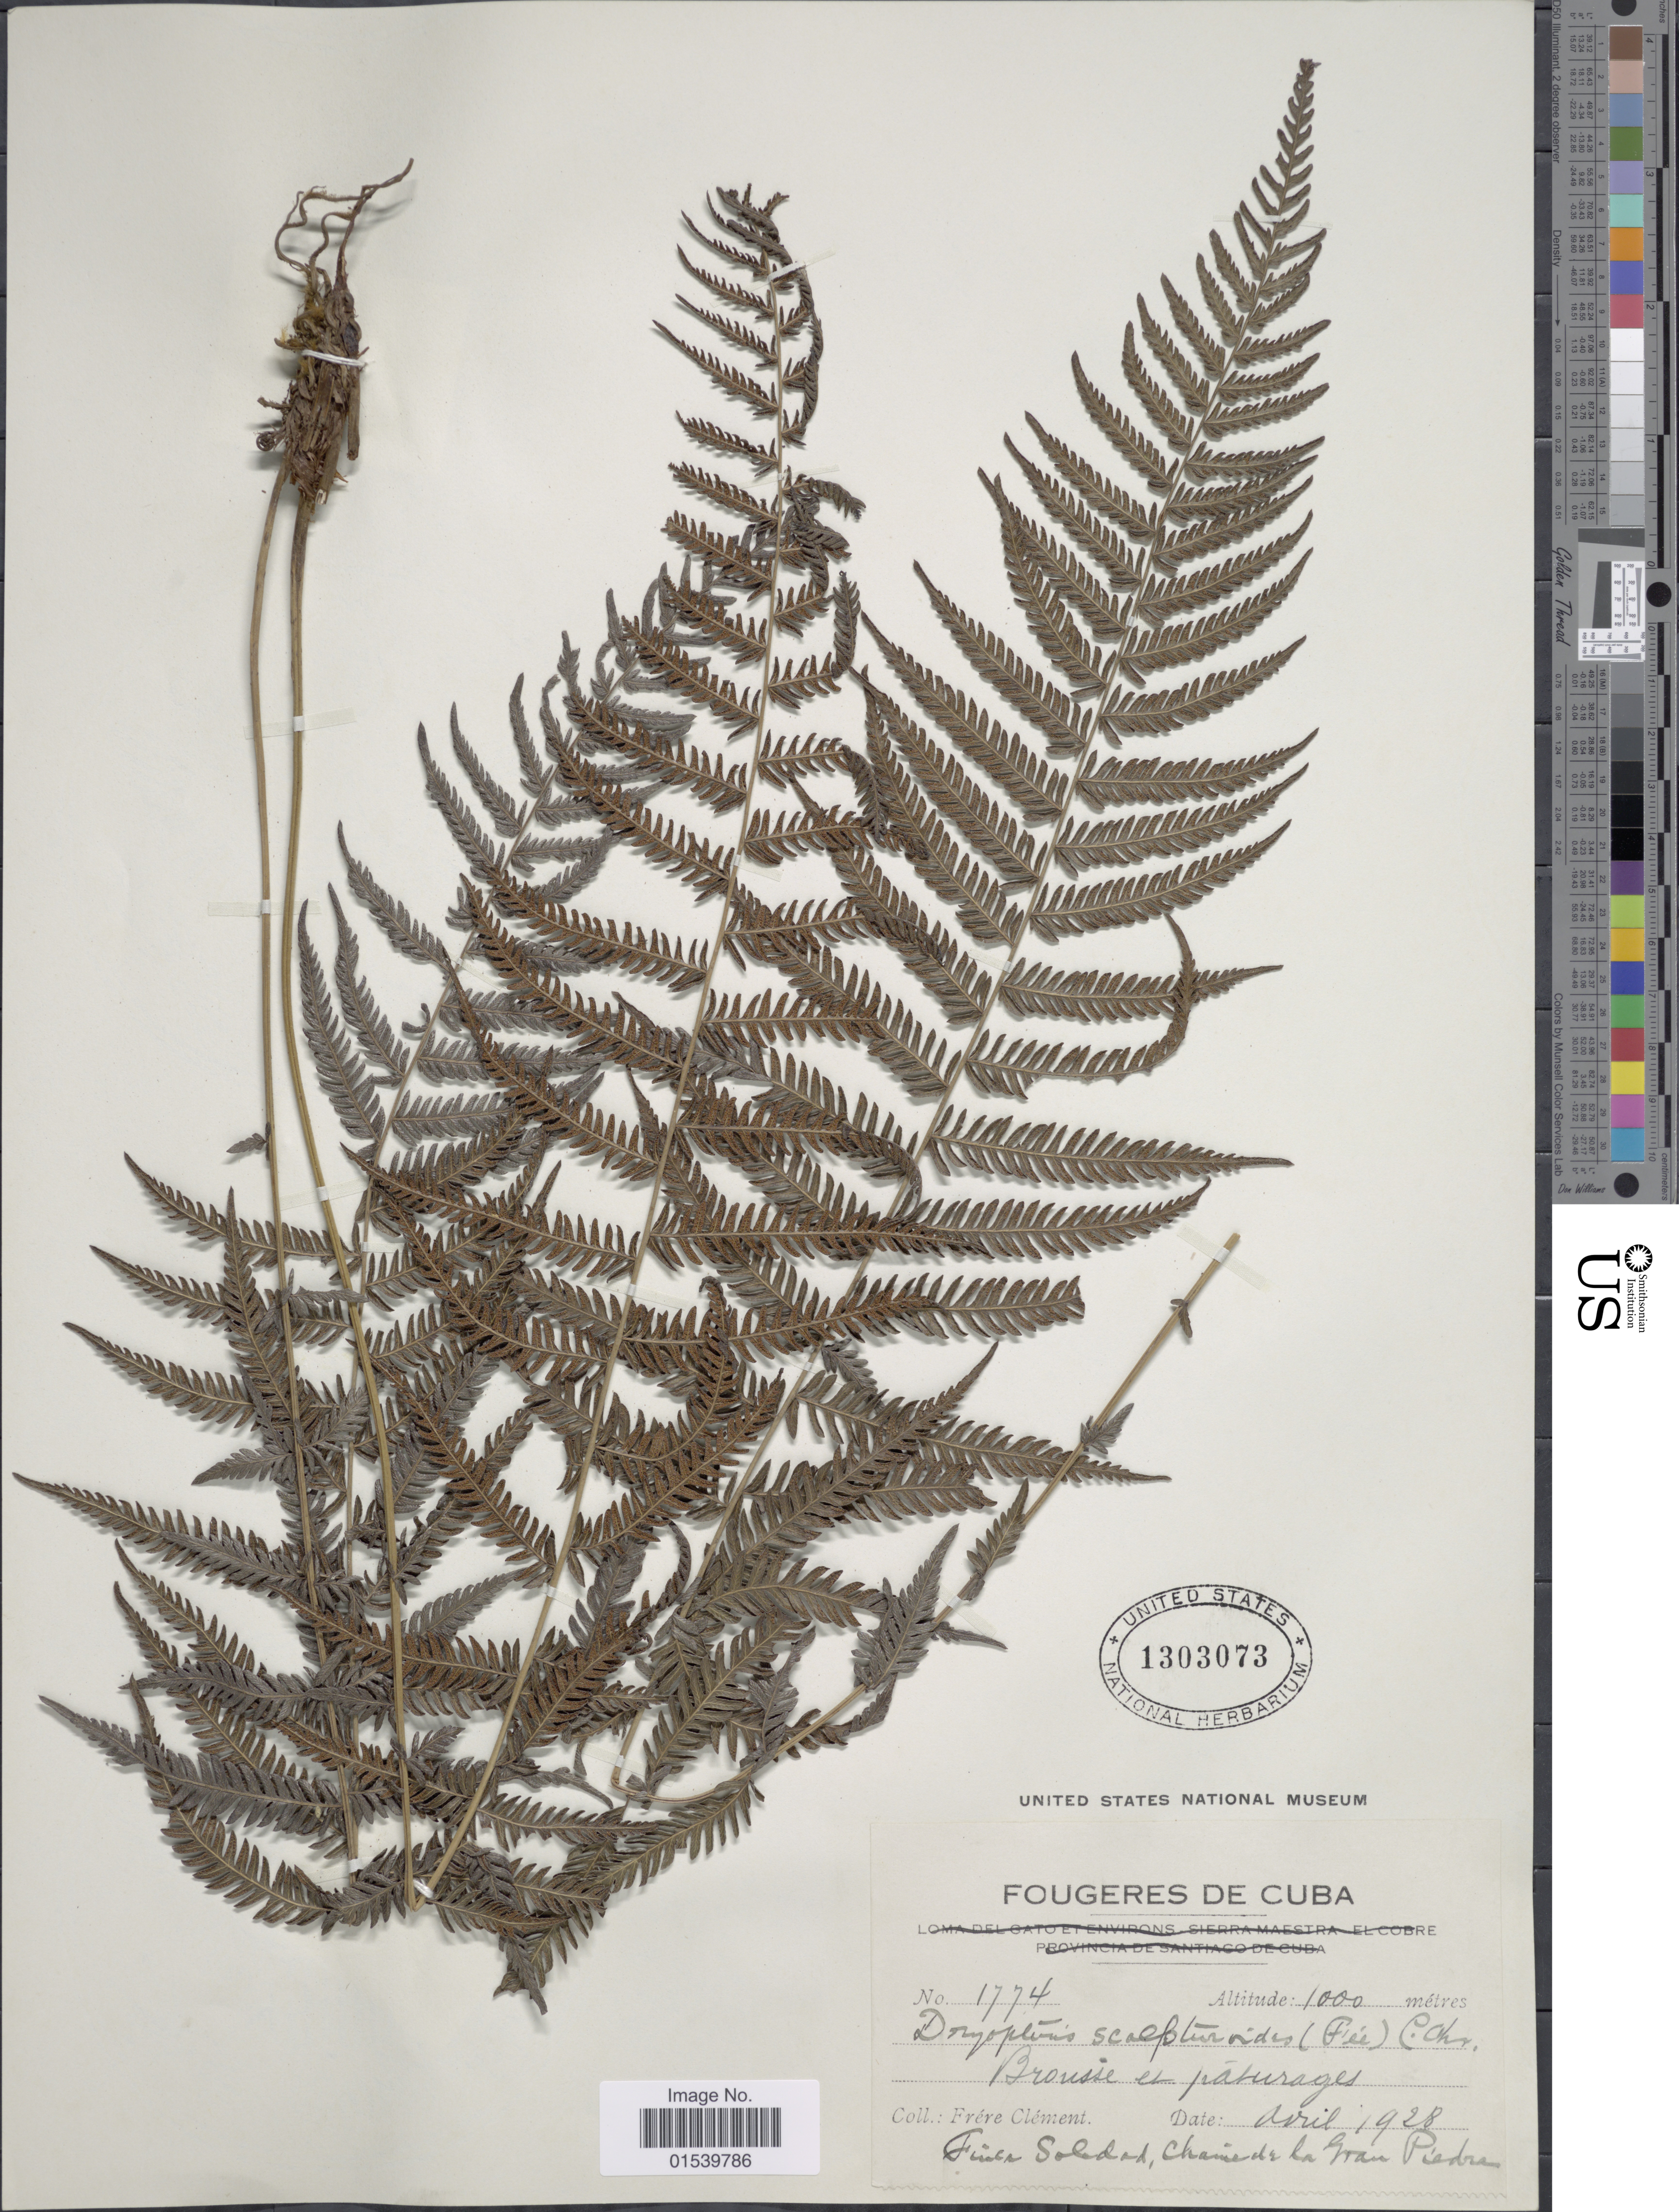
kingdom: Plantae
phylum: Tracheophyta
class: Polypodiopsida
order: Polypodiales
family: Thelypteridaceae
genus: Amauropelta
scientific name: Amauropelta scalpturoides (Fée) comb. nov., ined 2015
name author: (Fée)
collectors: B. Clement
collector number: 1774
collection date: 1928-04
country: Cuba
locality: Brousse et paturages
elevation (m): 1000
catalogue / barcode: US 1303073